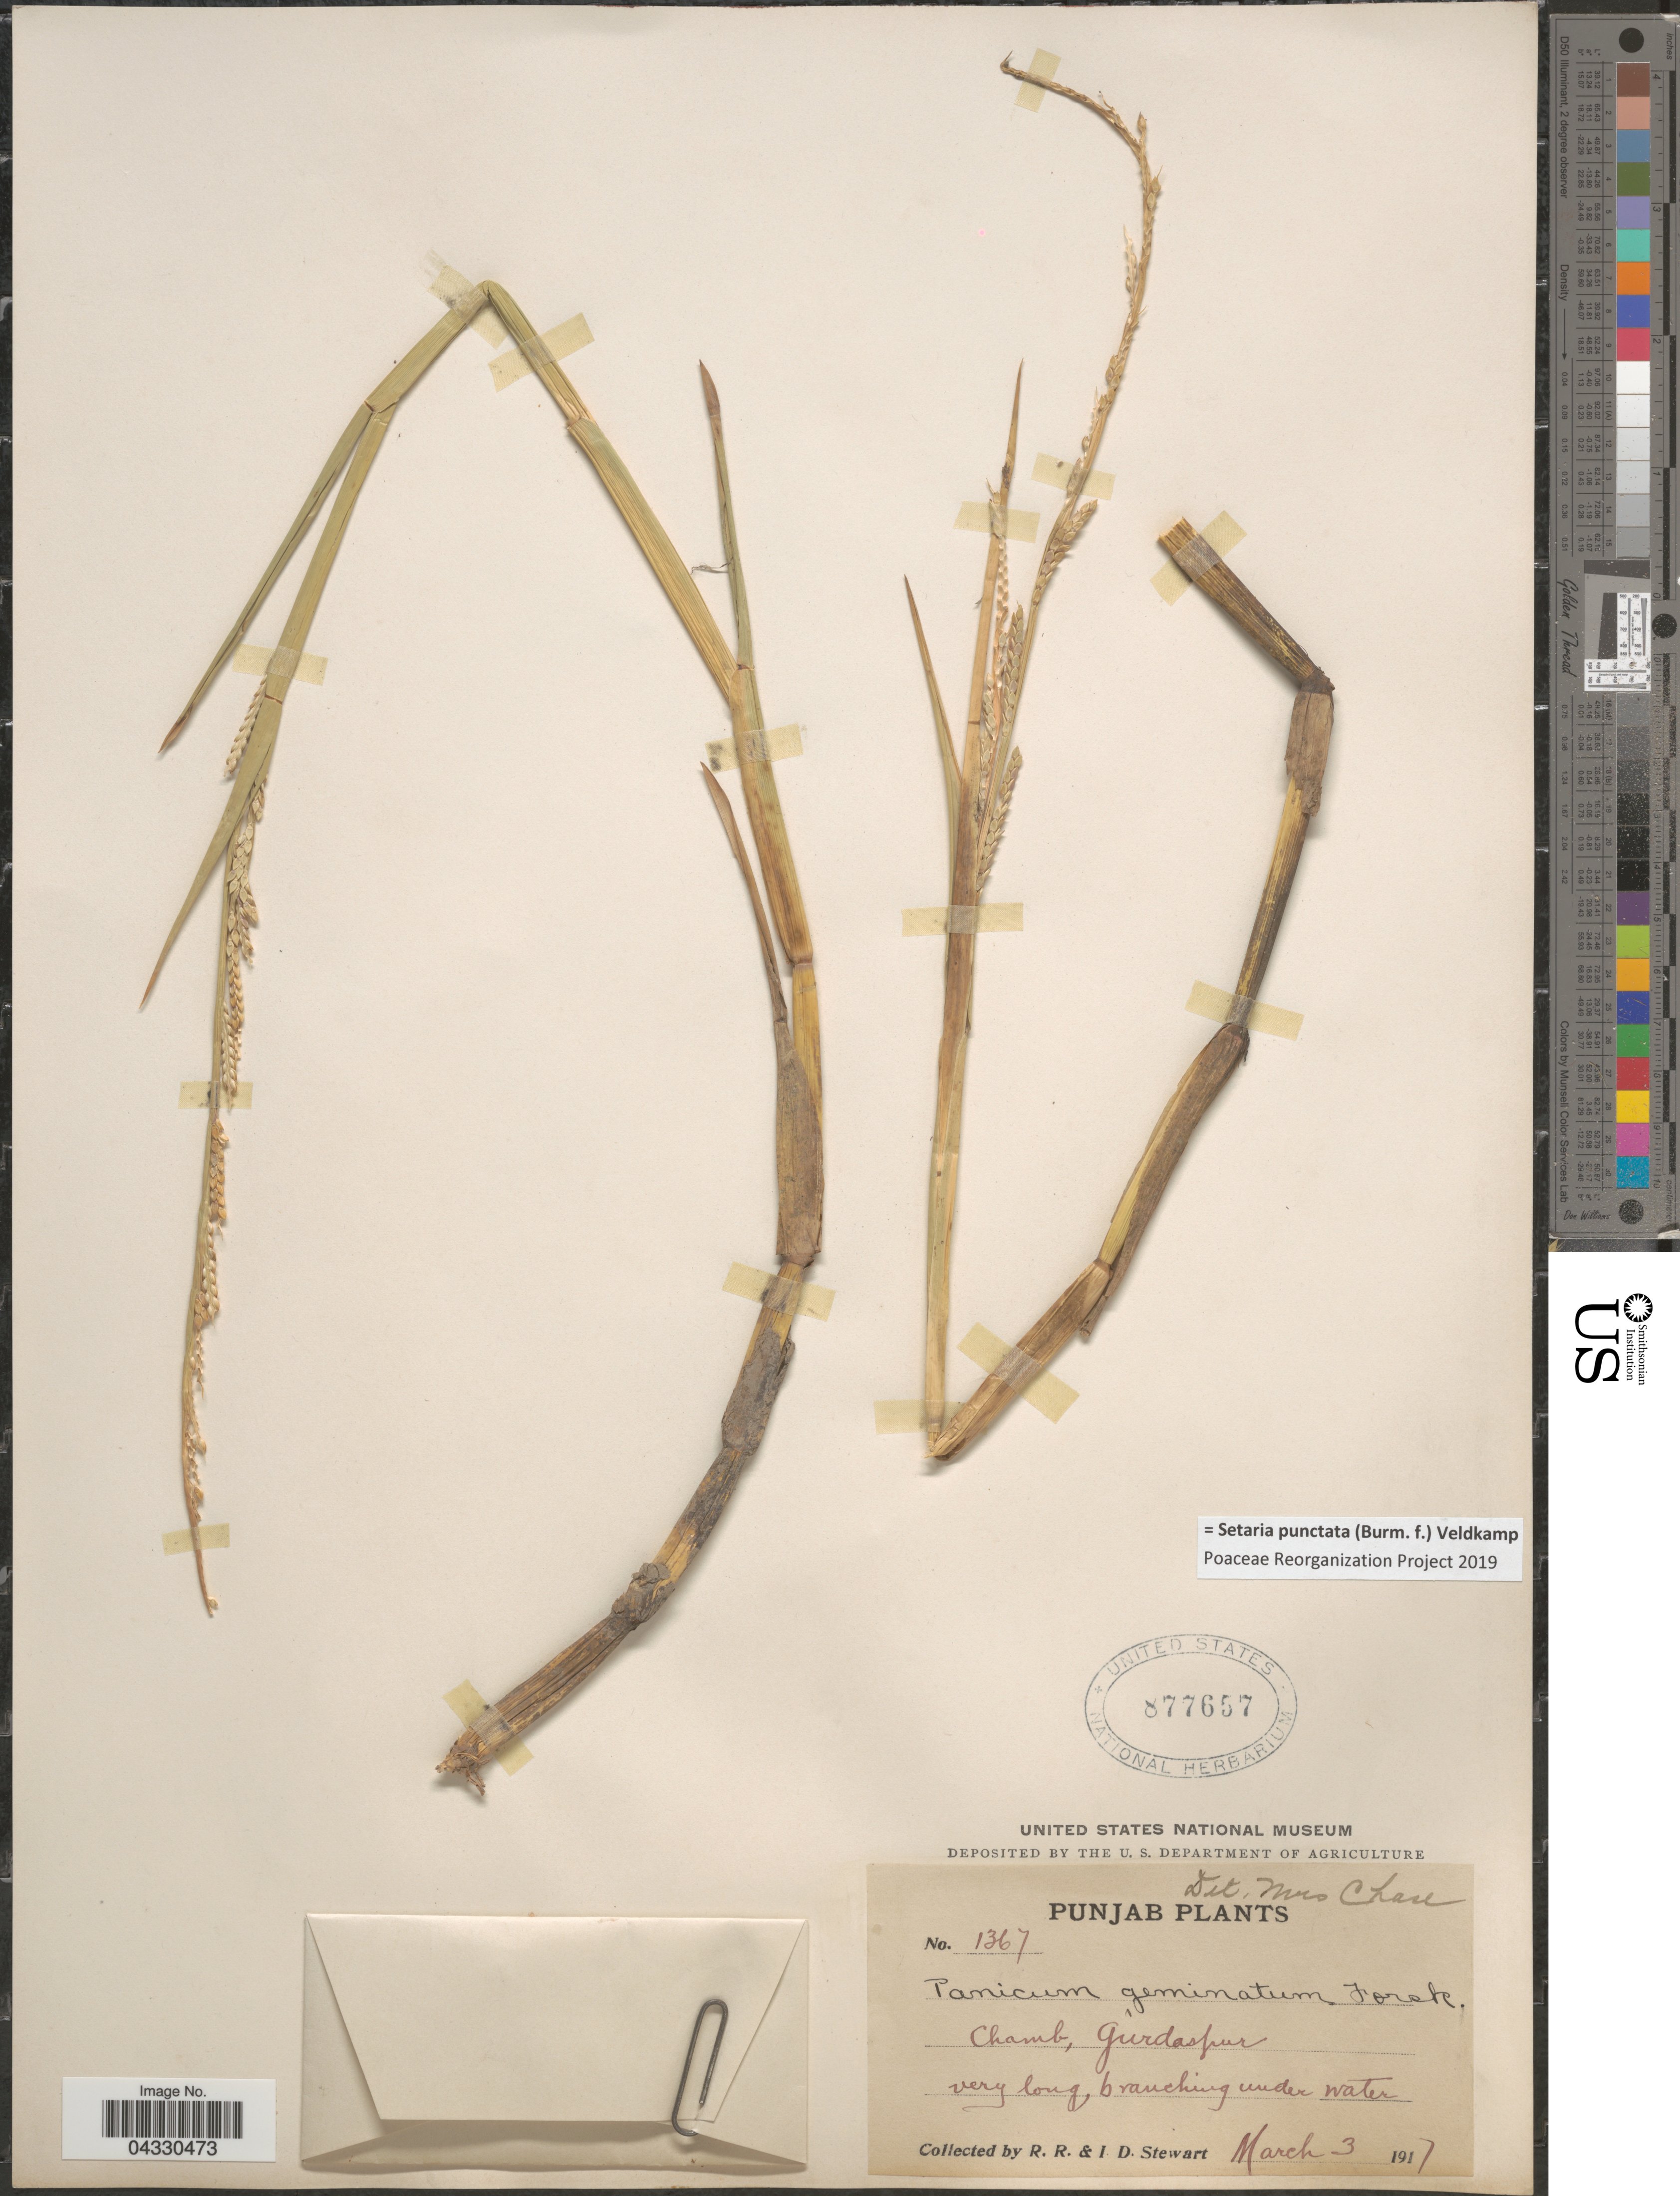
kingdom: Plantae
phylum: Tracheophyta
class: Liliopsida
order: Poales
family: Poaceae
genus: Setaria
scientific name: Setaria punctata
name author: (Burm. f.) Veldkamp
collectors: R. Stewart & I. Stewart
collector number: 1367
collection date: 1917-03-03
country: India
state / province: Punjab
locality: Chamb, Gûrdaspur.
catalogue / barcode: US 877657